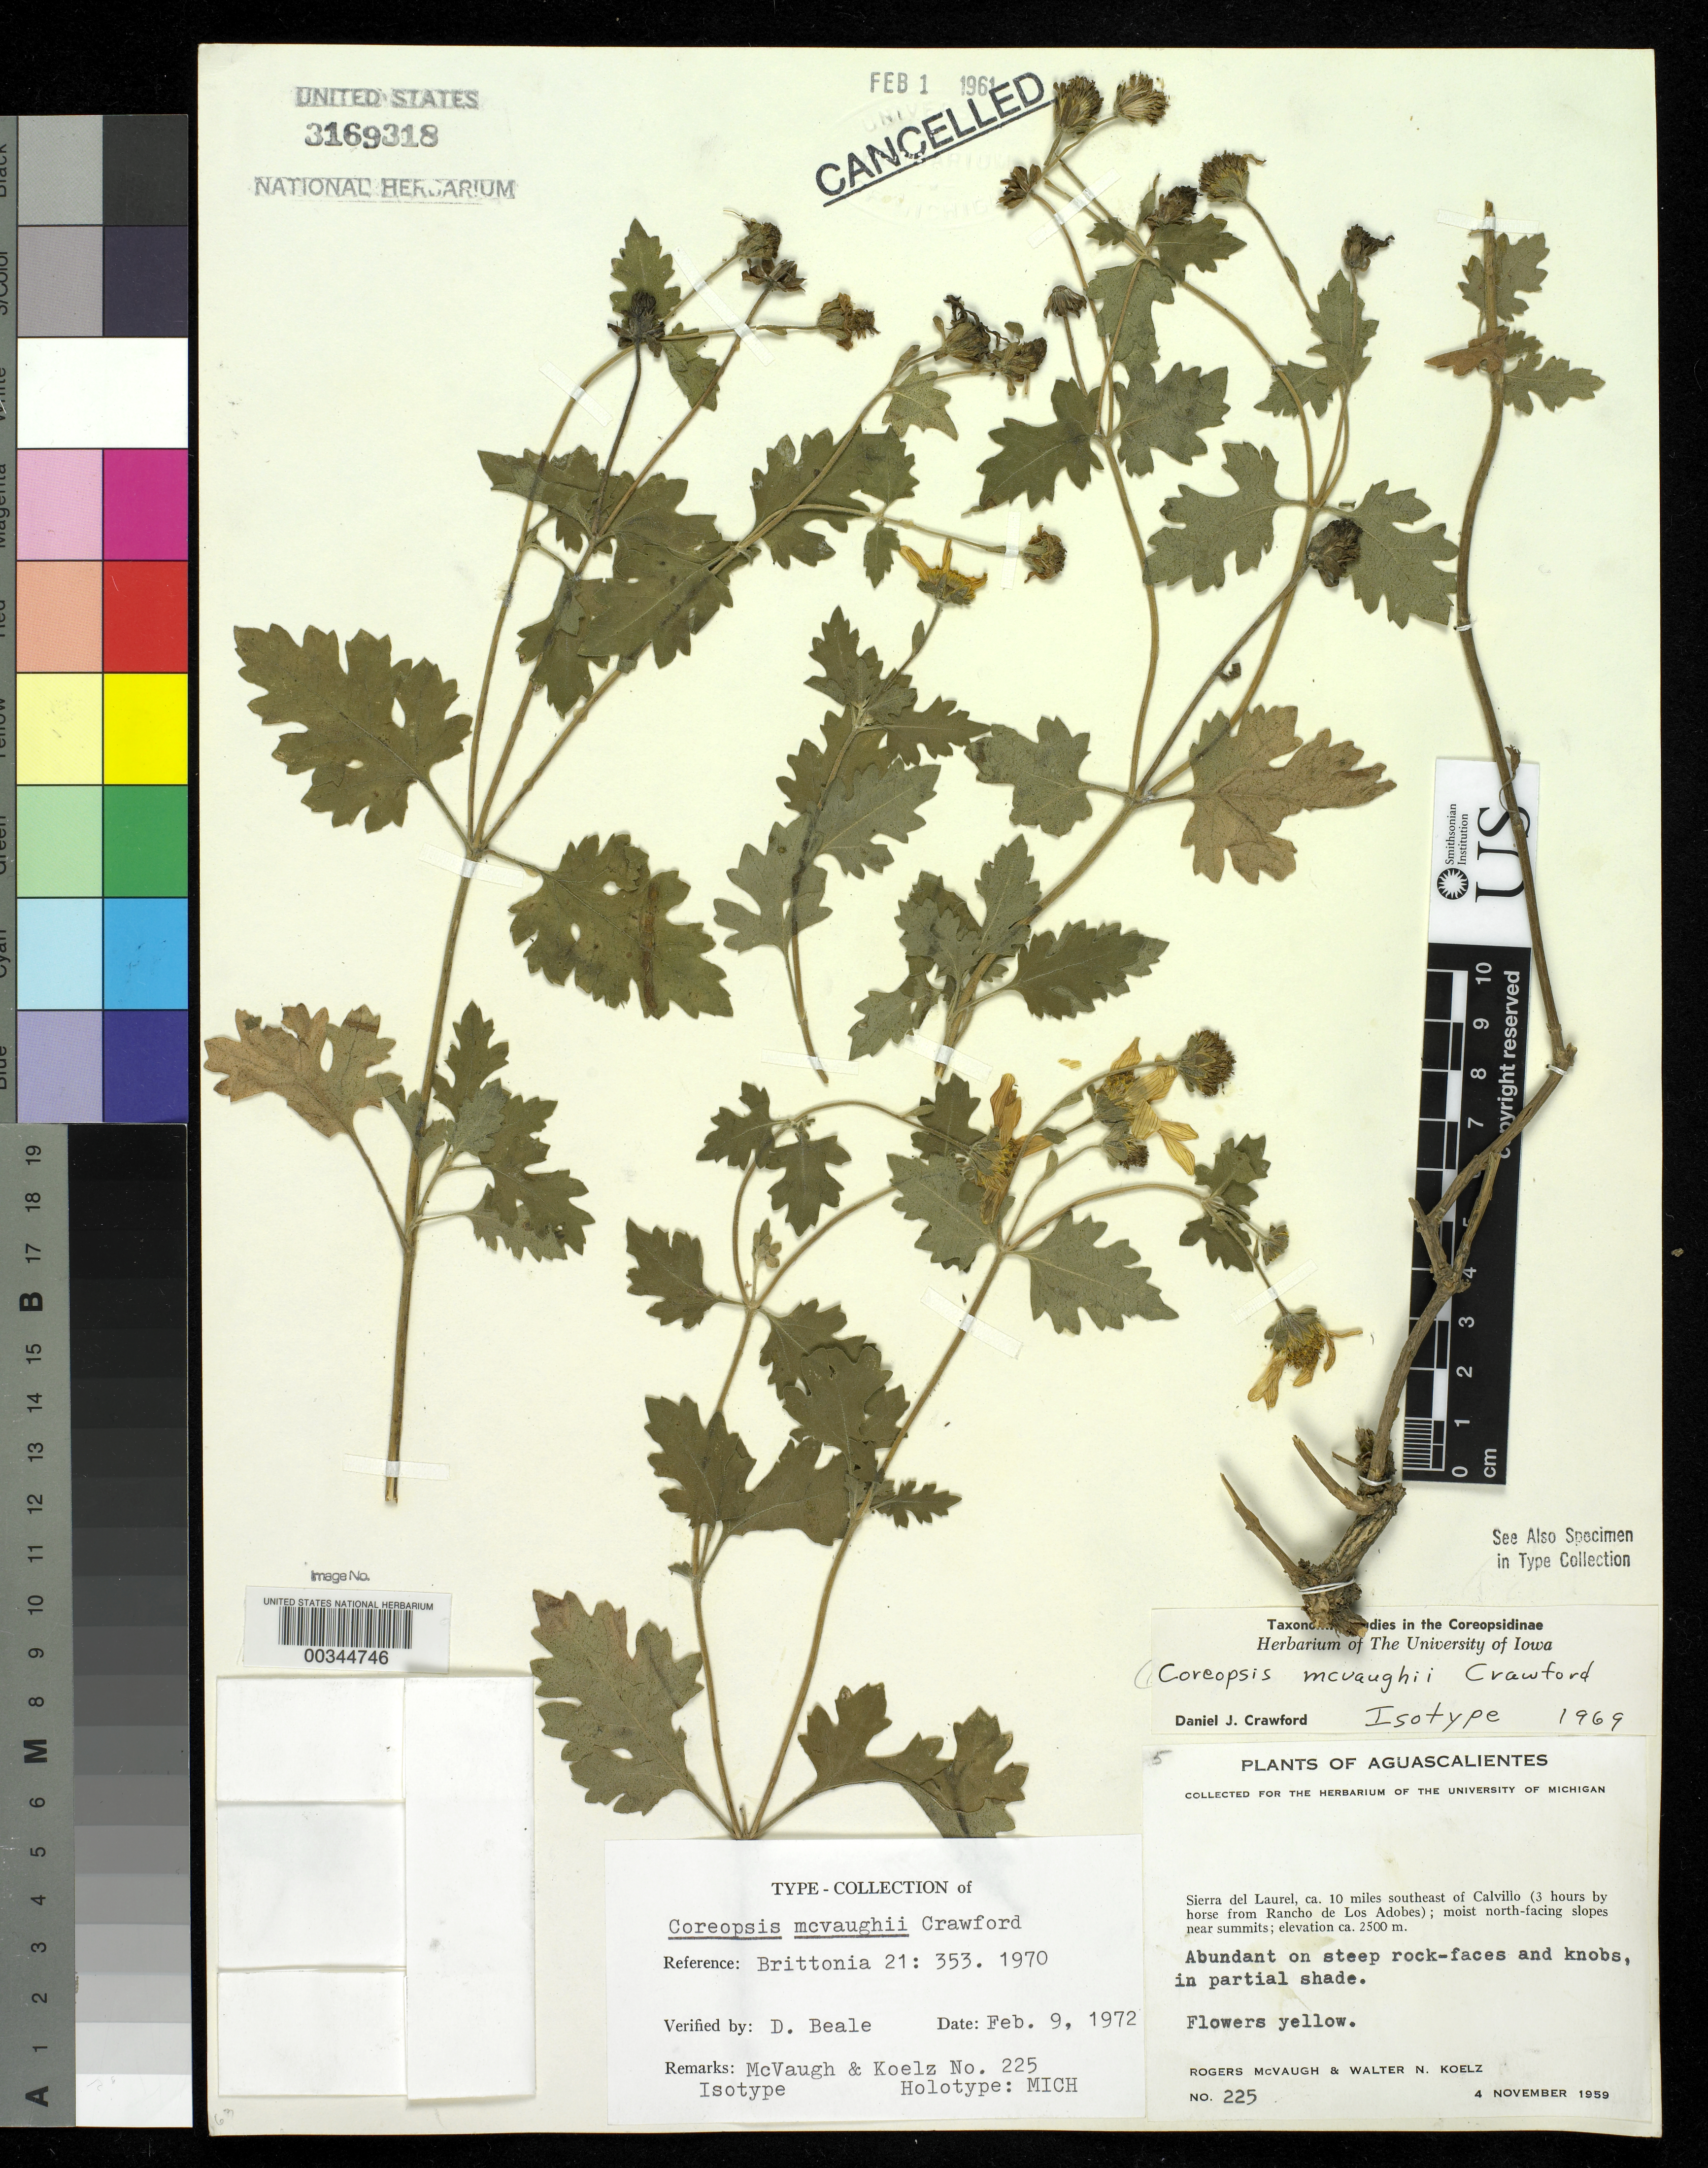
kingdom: Plantae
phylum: Tracheophyta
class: Magnoliopsida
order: Asterales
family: Asteraceae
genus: Coreopsis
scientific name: Coreopsis mcvaughii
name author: D. J. Crawford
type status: Isotype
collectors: R. McVaugh & W. N. Koelz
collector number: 225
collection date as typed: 04 Nov 1959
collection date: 1959-11-04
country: Mexico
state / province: Aguascalientes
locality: Sierra del Laurel, ca. 10 mi SE of Calvillo, 3 hours by horse from Rancho Adobes [rancho adobes?], N-facing slopes near summits.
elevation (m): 2500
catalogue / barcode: US 3169318